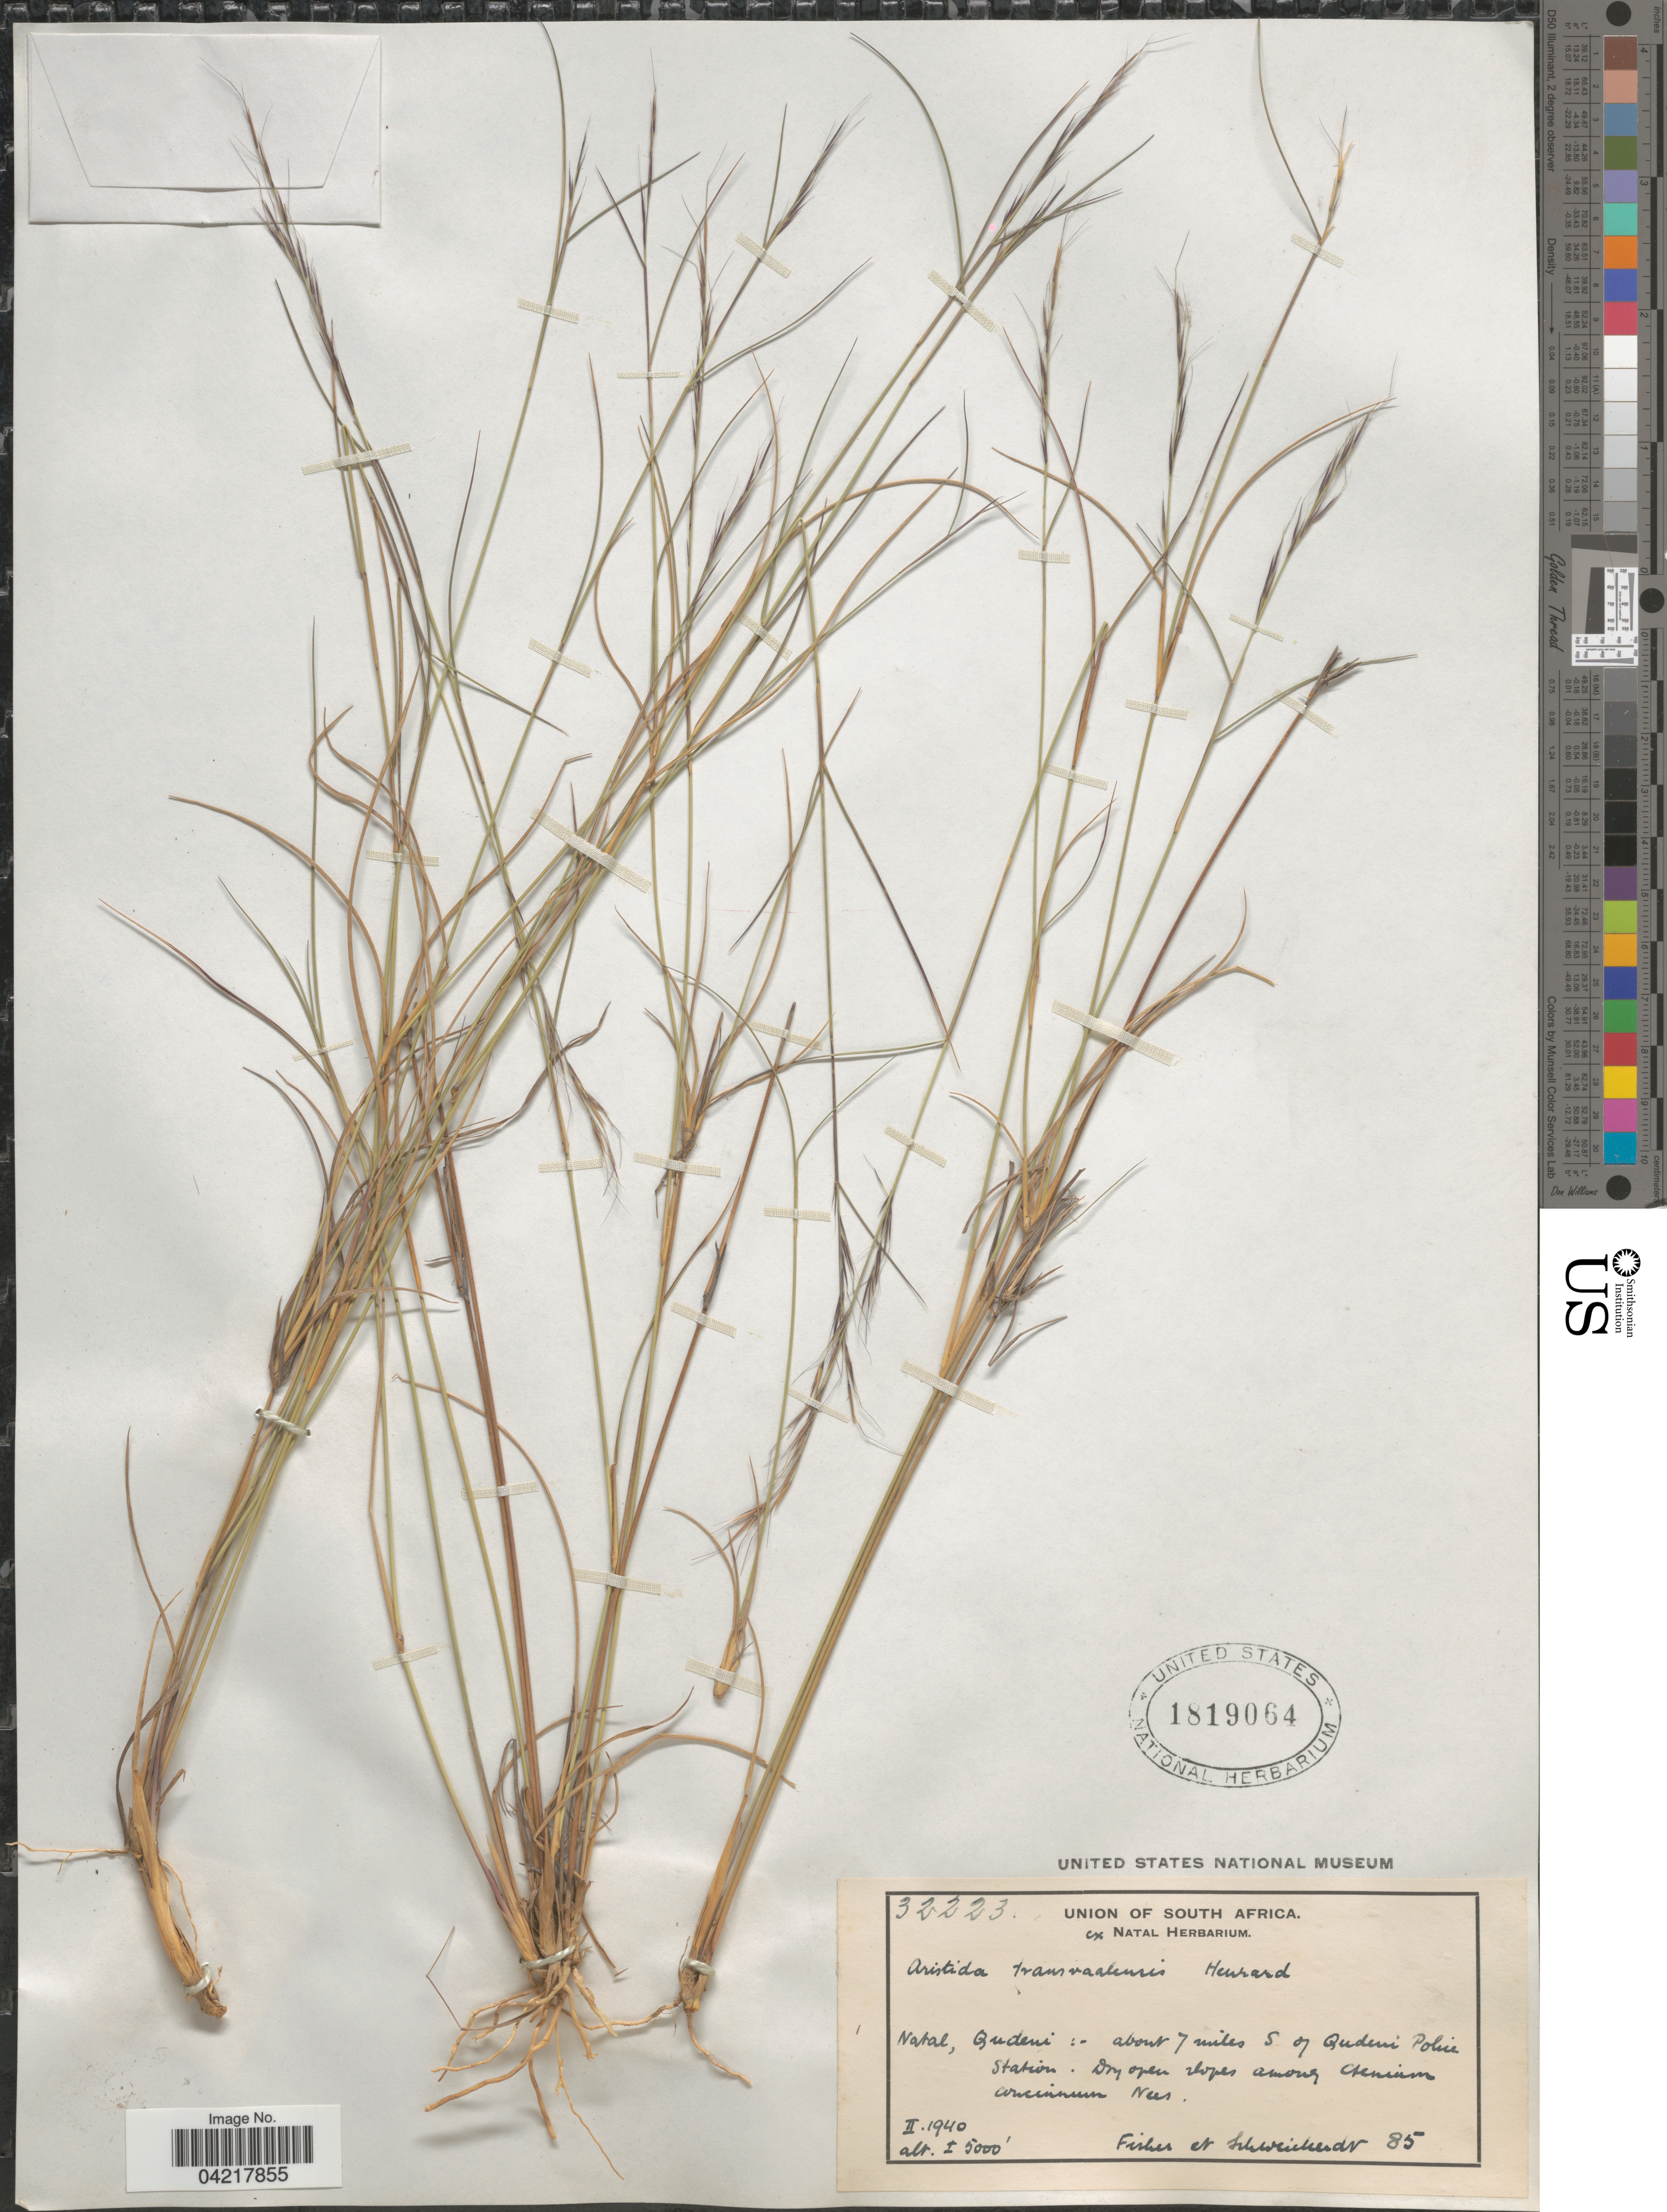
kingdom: Plantae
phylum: Tracheophyta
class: Liliopsida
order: Poales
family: Poaceae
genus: Aristida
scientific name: Aristida transvaalensis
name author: Henr.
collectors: -- Fisher & -. Schweickerdt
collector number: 85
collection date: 1940-02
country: South Africa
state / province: KwaZulu-Natal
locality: Natal, Qudeni: about 7 miles S. of Qudeni Police Station.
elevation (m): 1524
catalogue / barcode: US 1819064